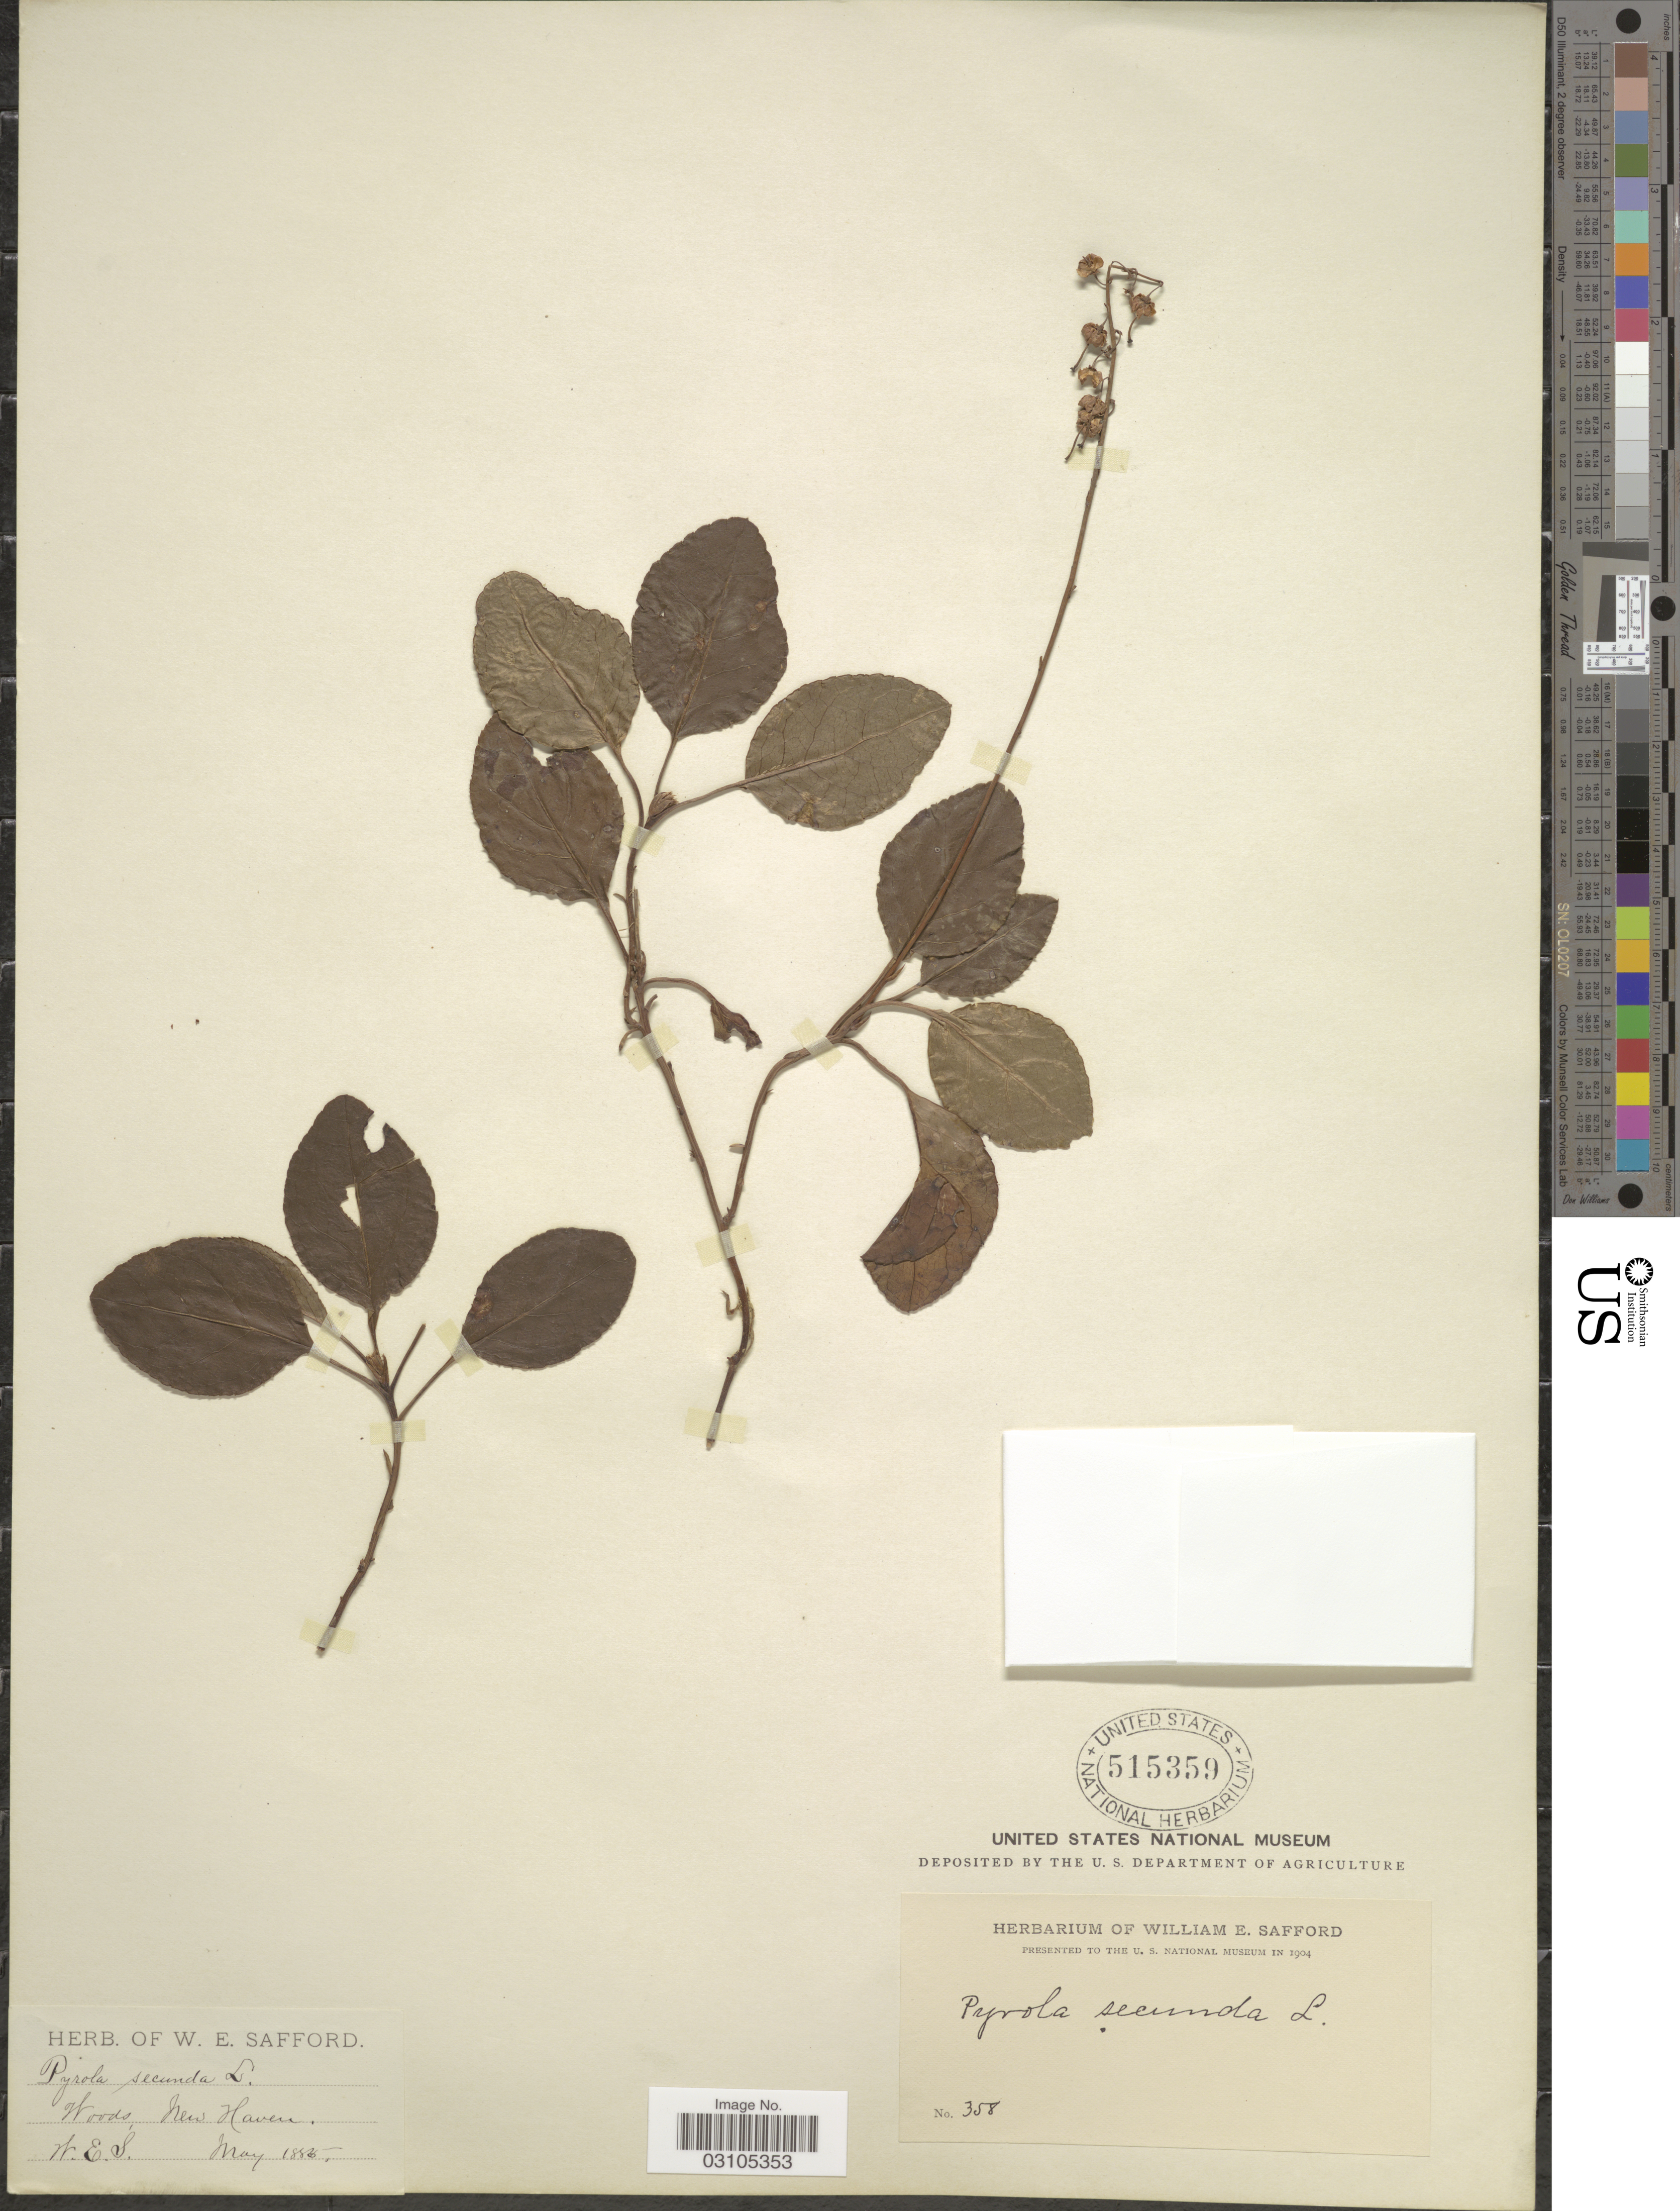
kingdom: Plantae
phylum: Tracheophyta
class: Magnoliopsida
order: Ericales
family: Ericaceae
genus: Orthilia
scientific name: Orthilia secunda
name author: (L.) House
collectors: W. E. Safford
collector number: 358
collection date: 1885-05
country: United States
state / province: Connecticut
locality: New Haven.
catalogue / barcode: US 515359